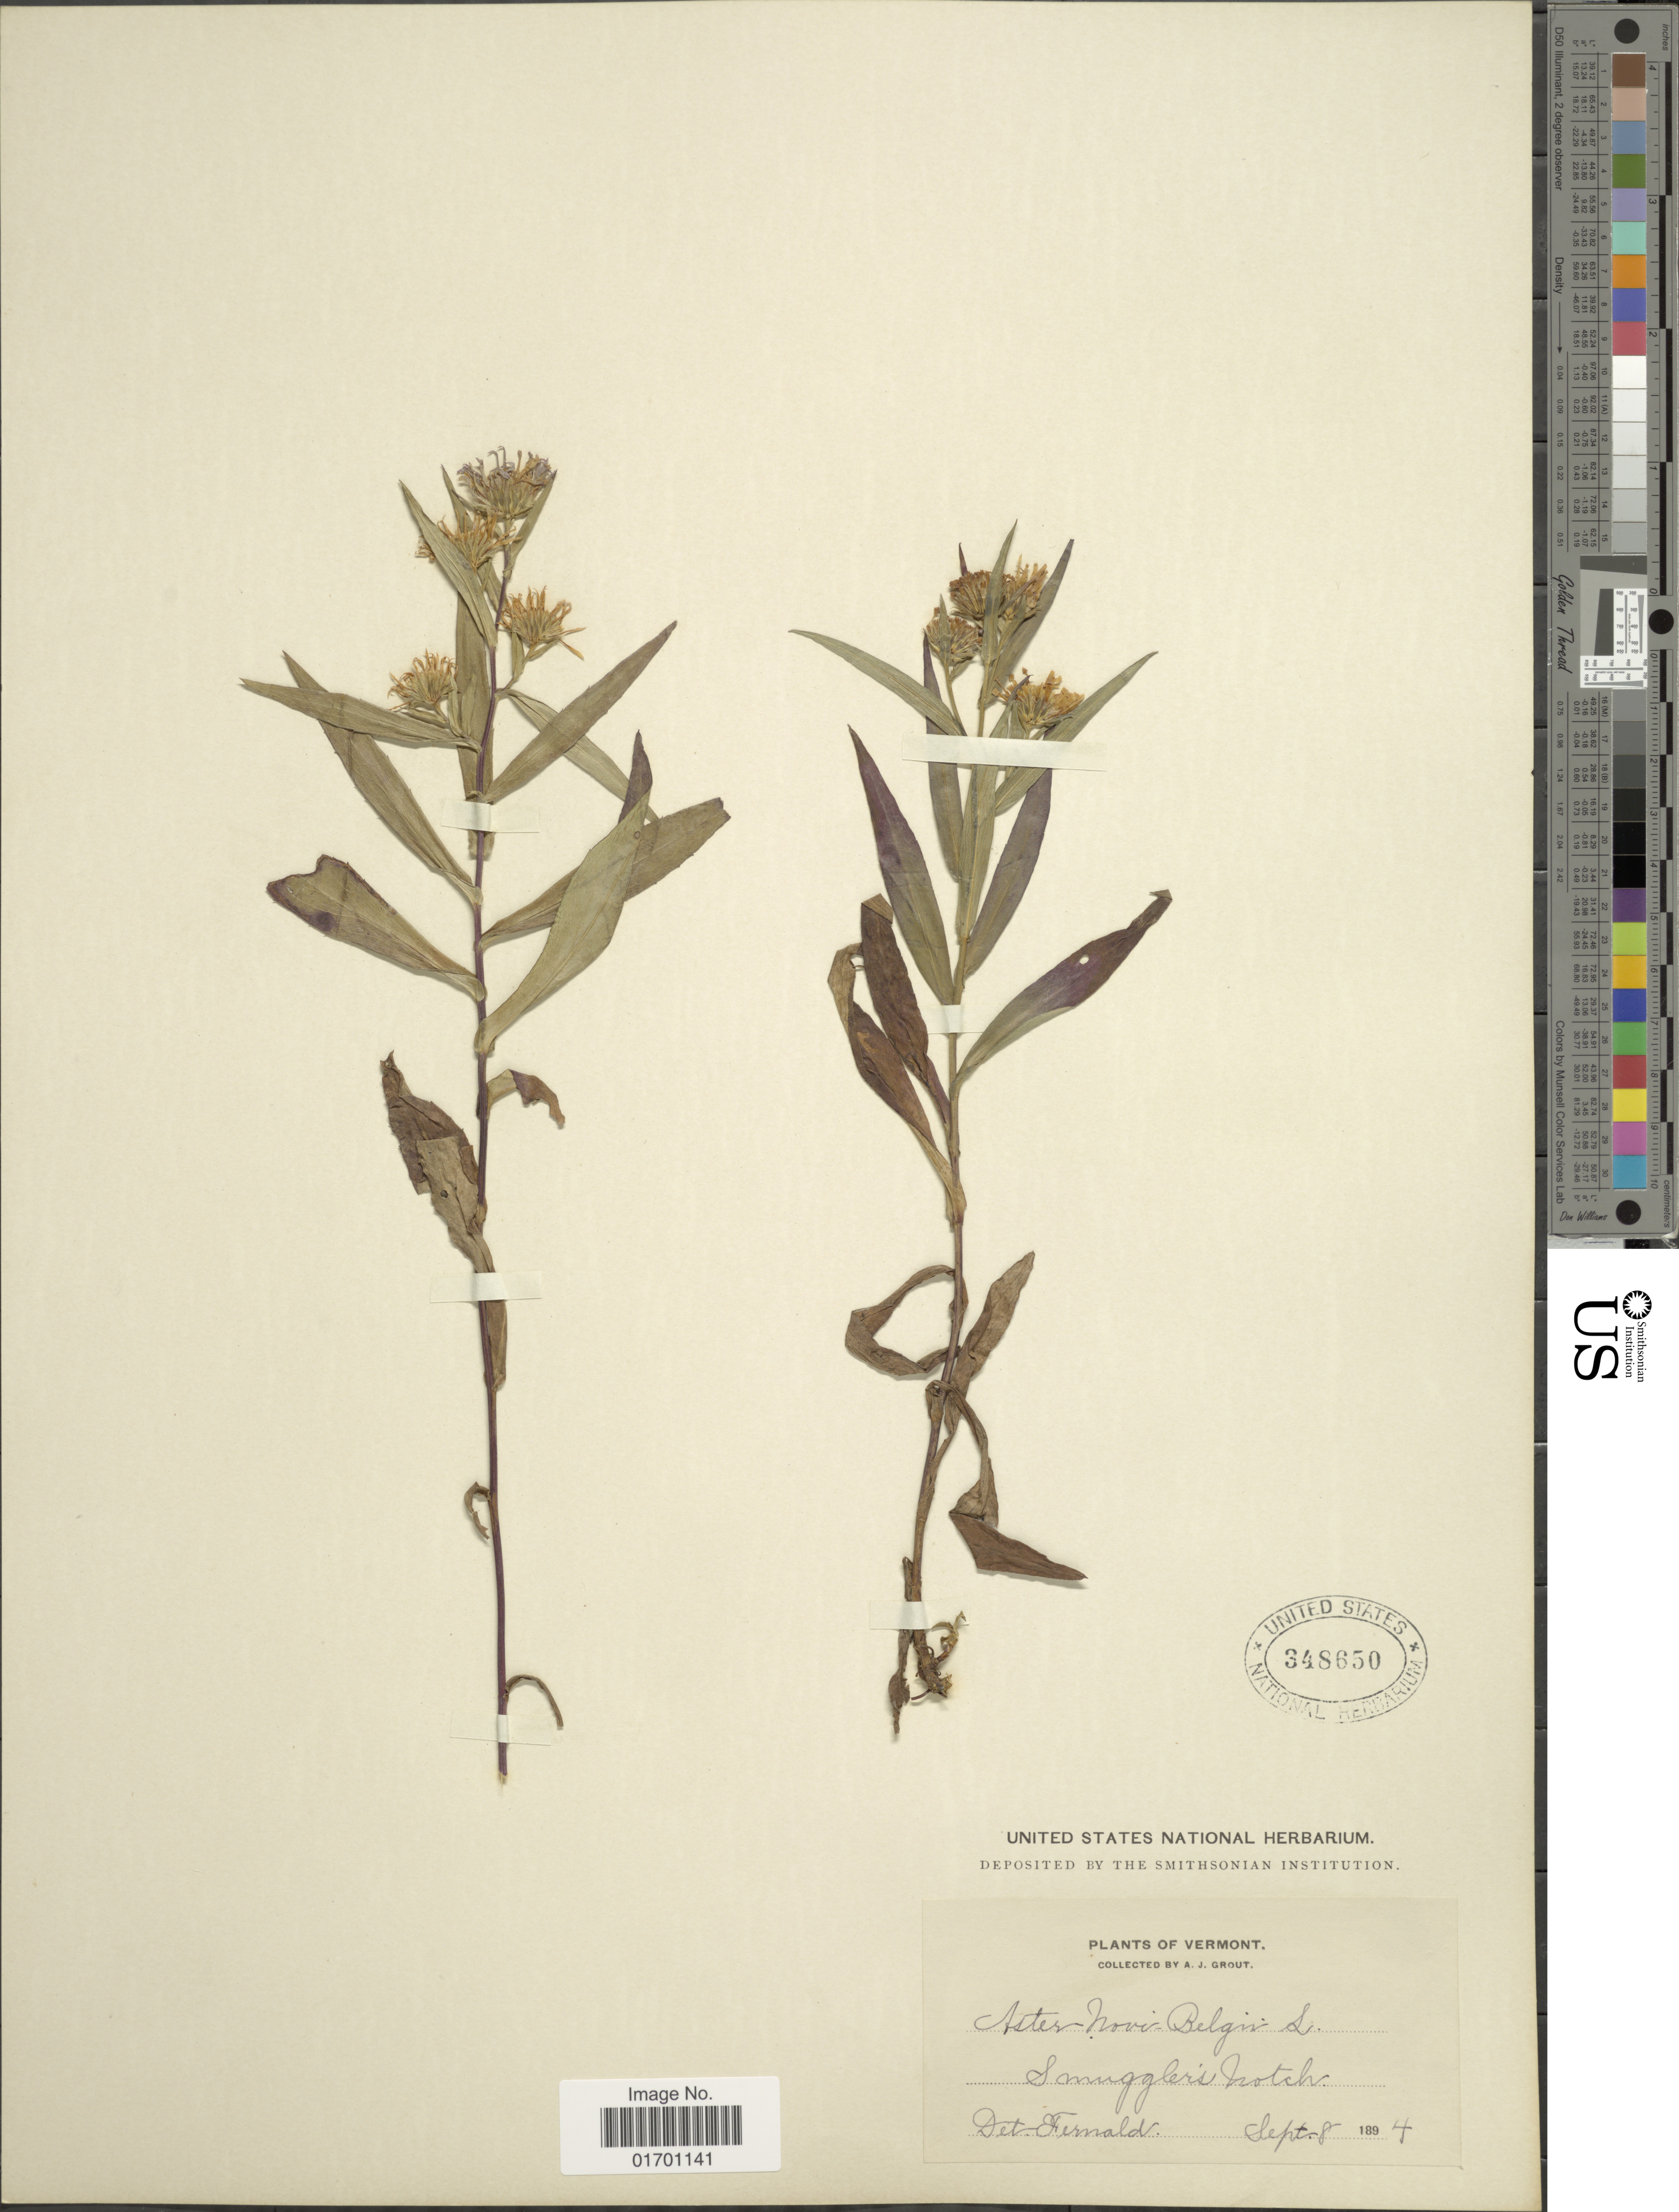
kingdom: Plantae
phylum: Tracheophyta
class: Magnoliopsida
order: Asterales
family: Asteraceae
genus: Symphyotrichum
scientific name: Symphyotrichum novi-belgii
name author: (L.) G.L. Nesom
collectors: A. J. Grout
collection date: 1894-09-08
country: United States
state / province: Vermont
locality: Smuggler's Notch.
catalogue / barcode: US 348650